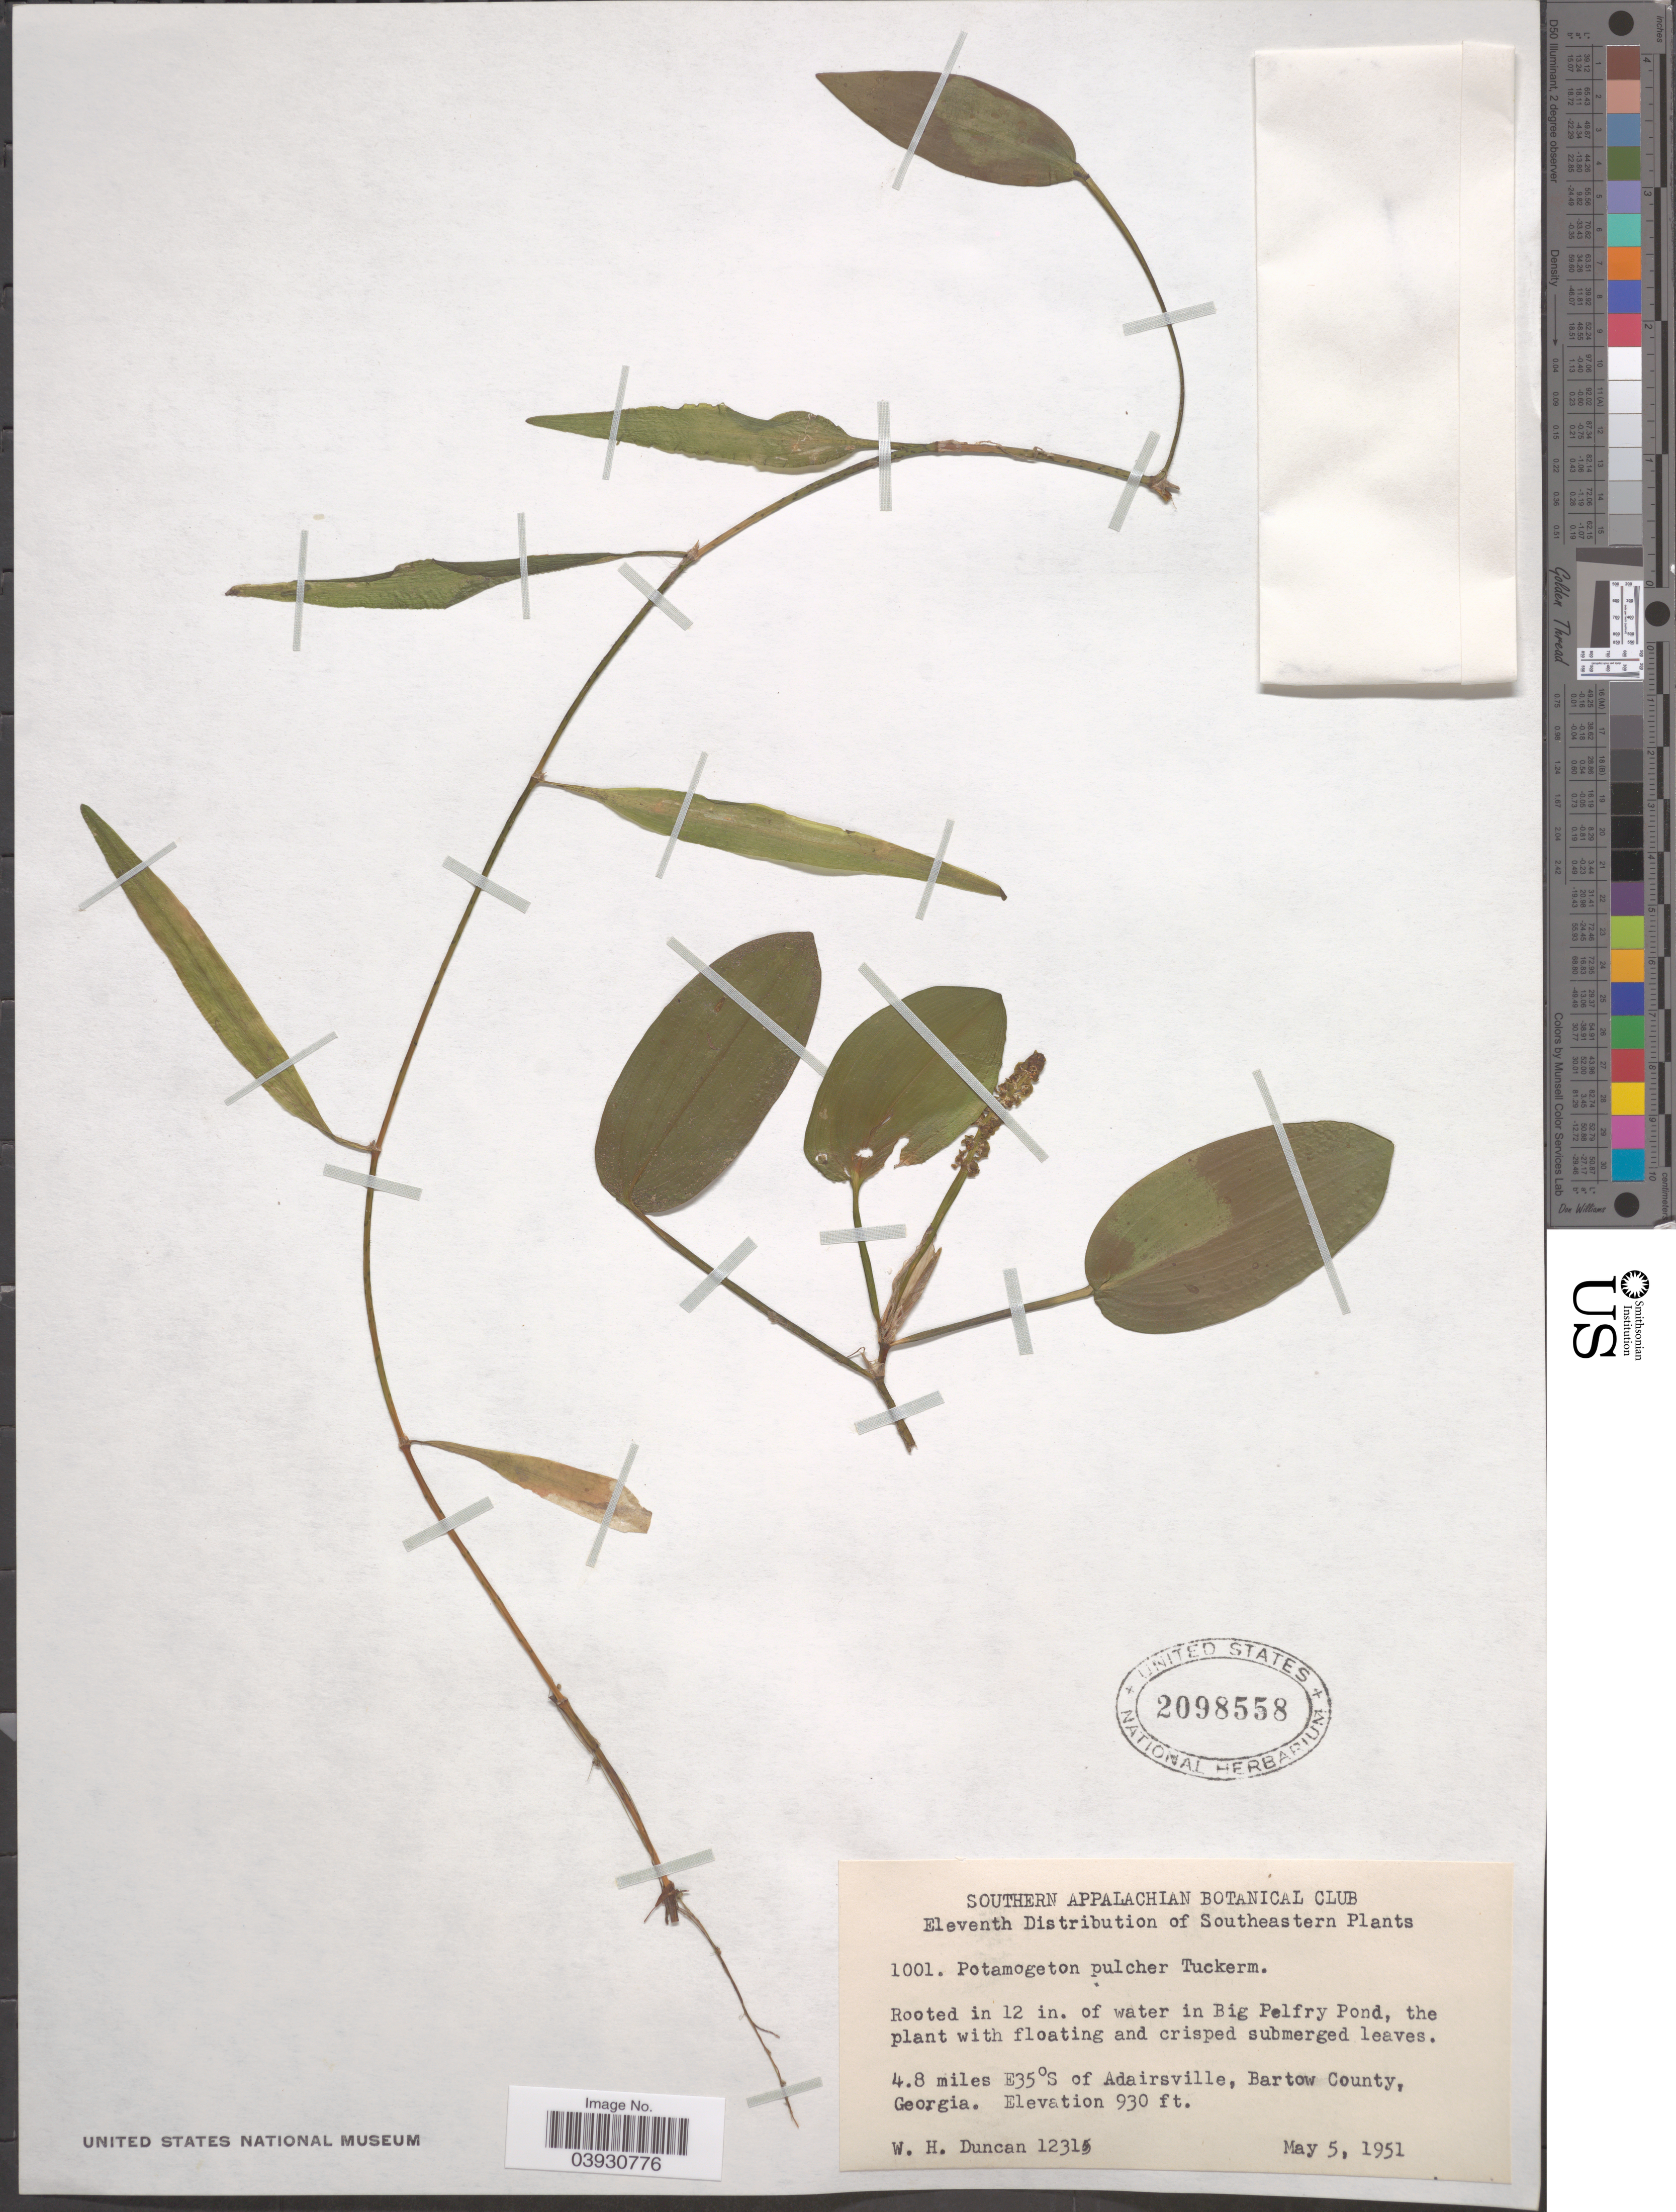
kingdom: Plantae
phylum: Tracheophyta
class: Liliopsida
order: Alismatales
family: Potamogetonaceae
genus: Potamogeton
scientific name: Potamogeton pulcher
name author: Tuck.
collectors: W. H. Duncan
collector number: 12315*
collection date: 1951-05-05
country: United States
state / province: Georgia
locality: Southern Apalachian. Southeastern. In Big Pelfry Pond. 4.8 miles E35ºS of Adairsville, Bartow County.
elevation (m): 283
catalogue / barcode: US 2098558